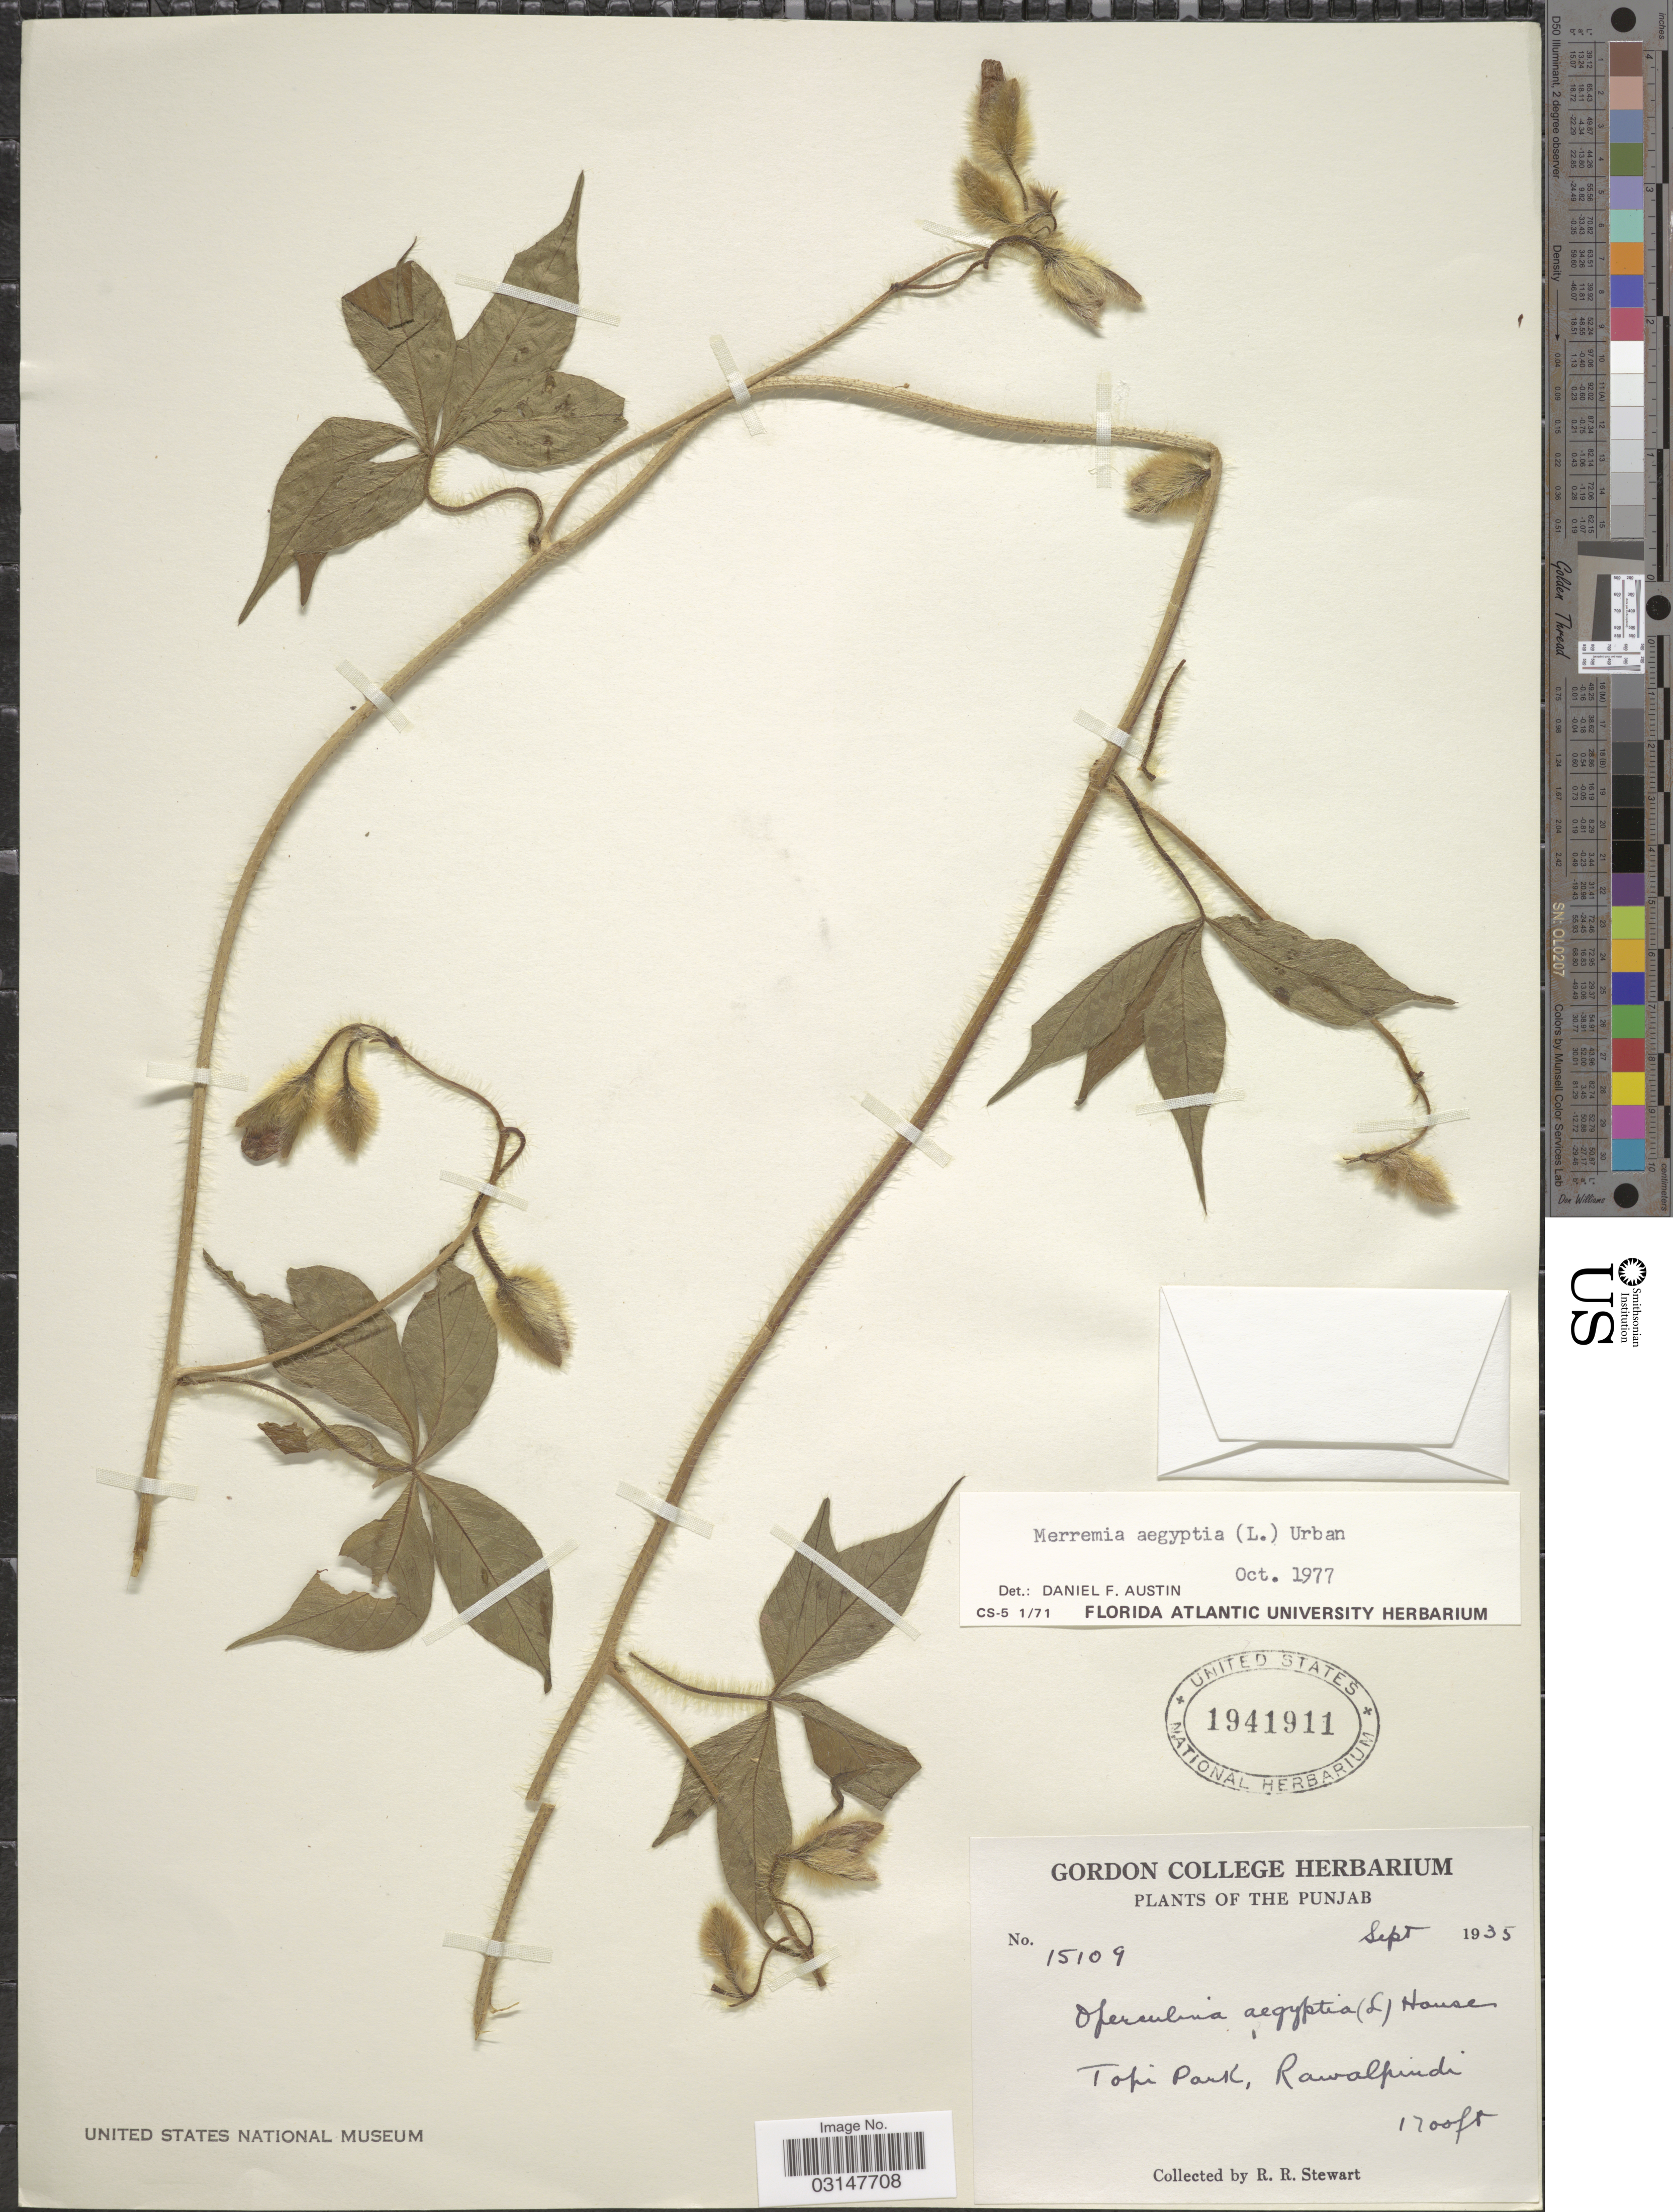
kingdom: Plantae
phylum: Tracheophyta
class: Magnoliopsida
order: Solanales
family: Convolvulaceae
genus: Distimake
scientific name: Distimake aegyptius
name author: (L.) A. R. Simões & Staples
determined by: Strong, Mark T., (BOT), Smithsonian Institution - National Museum of Natural History (UNITED STATES)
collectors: R. Stewart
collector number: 15109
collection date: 1935-09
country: Pakistan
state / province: Punjab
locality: Topi Park, Rawalpindi.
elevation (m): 518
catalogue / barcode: US 1941911